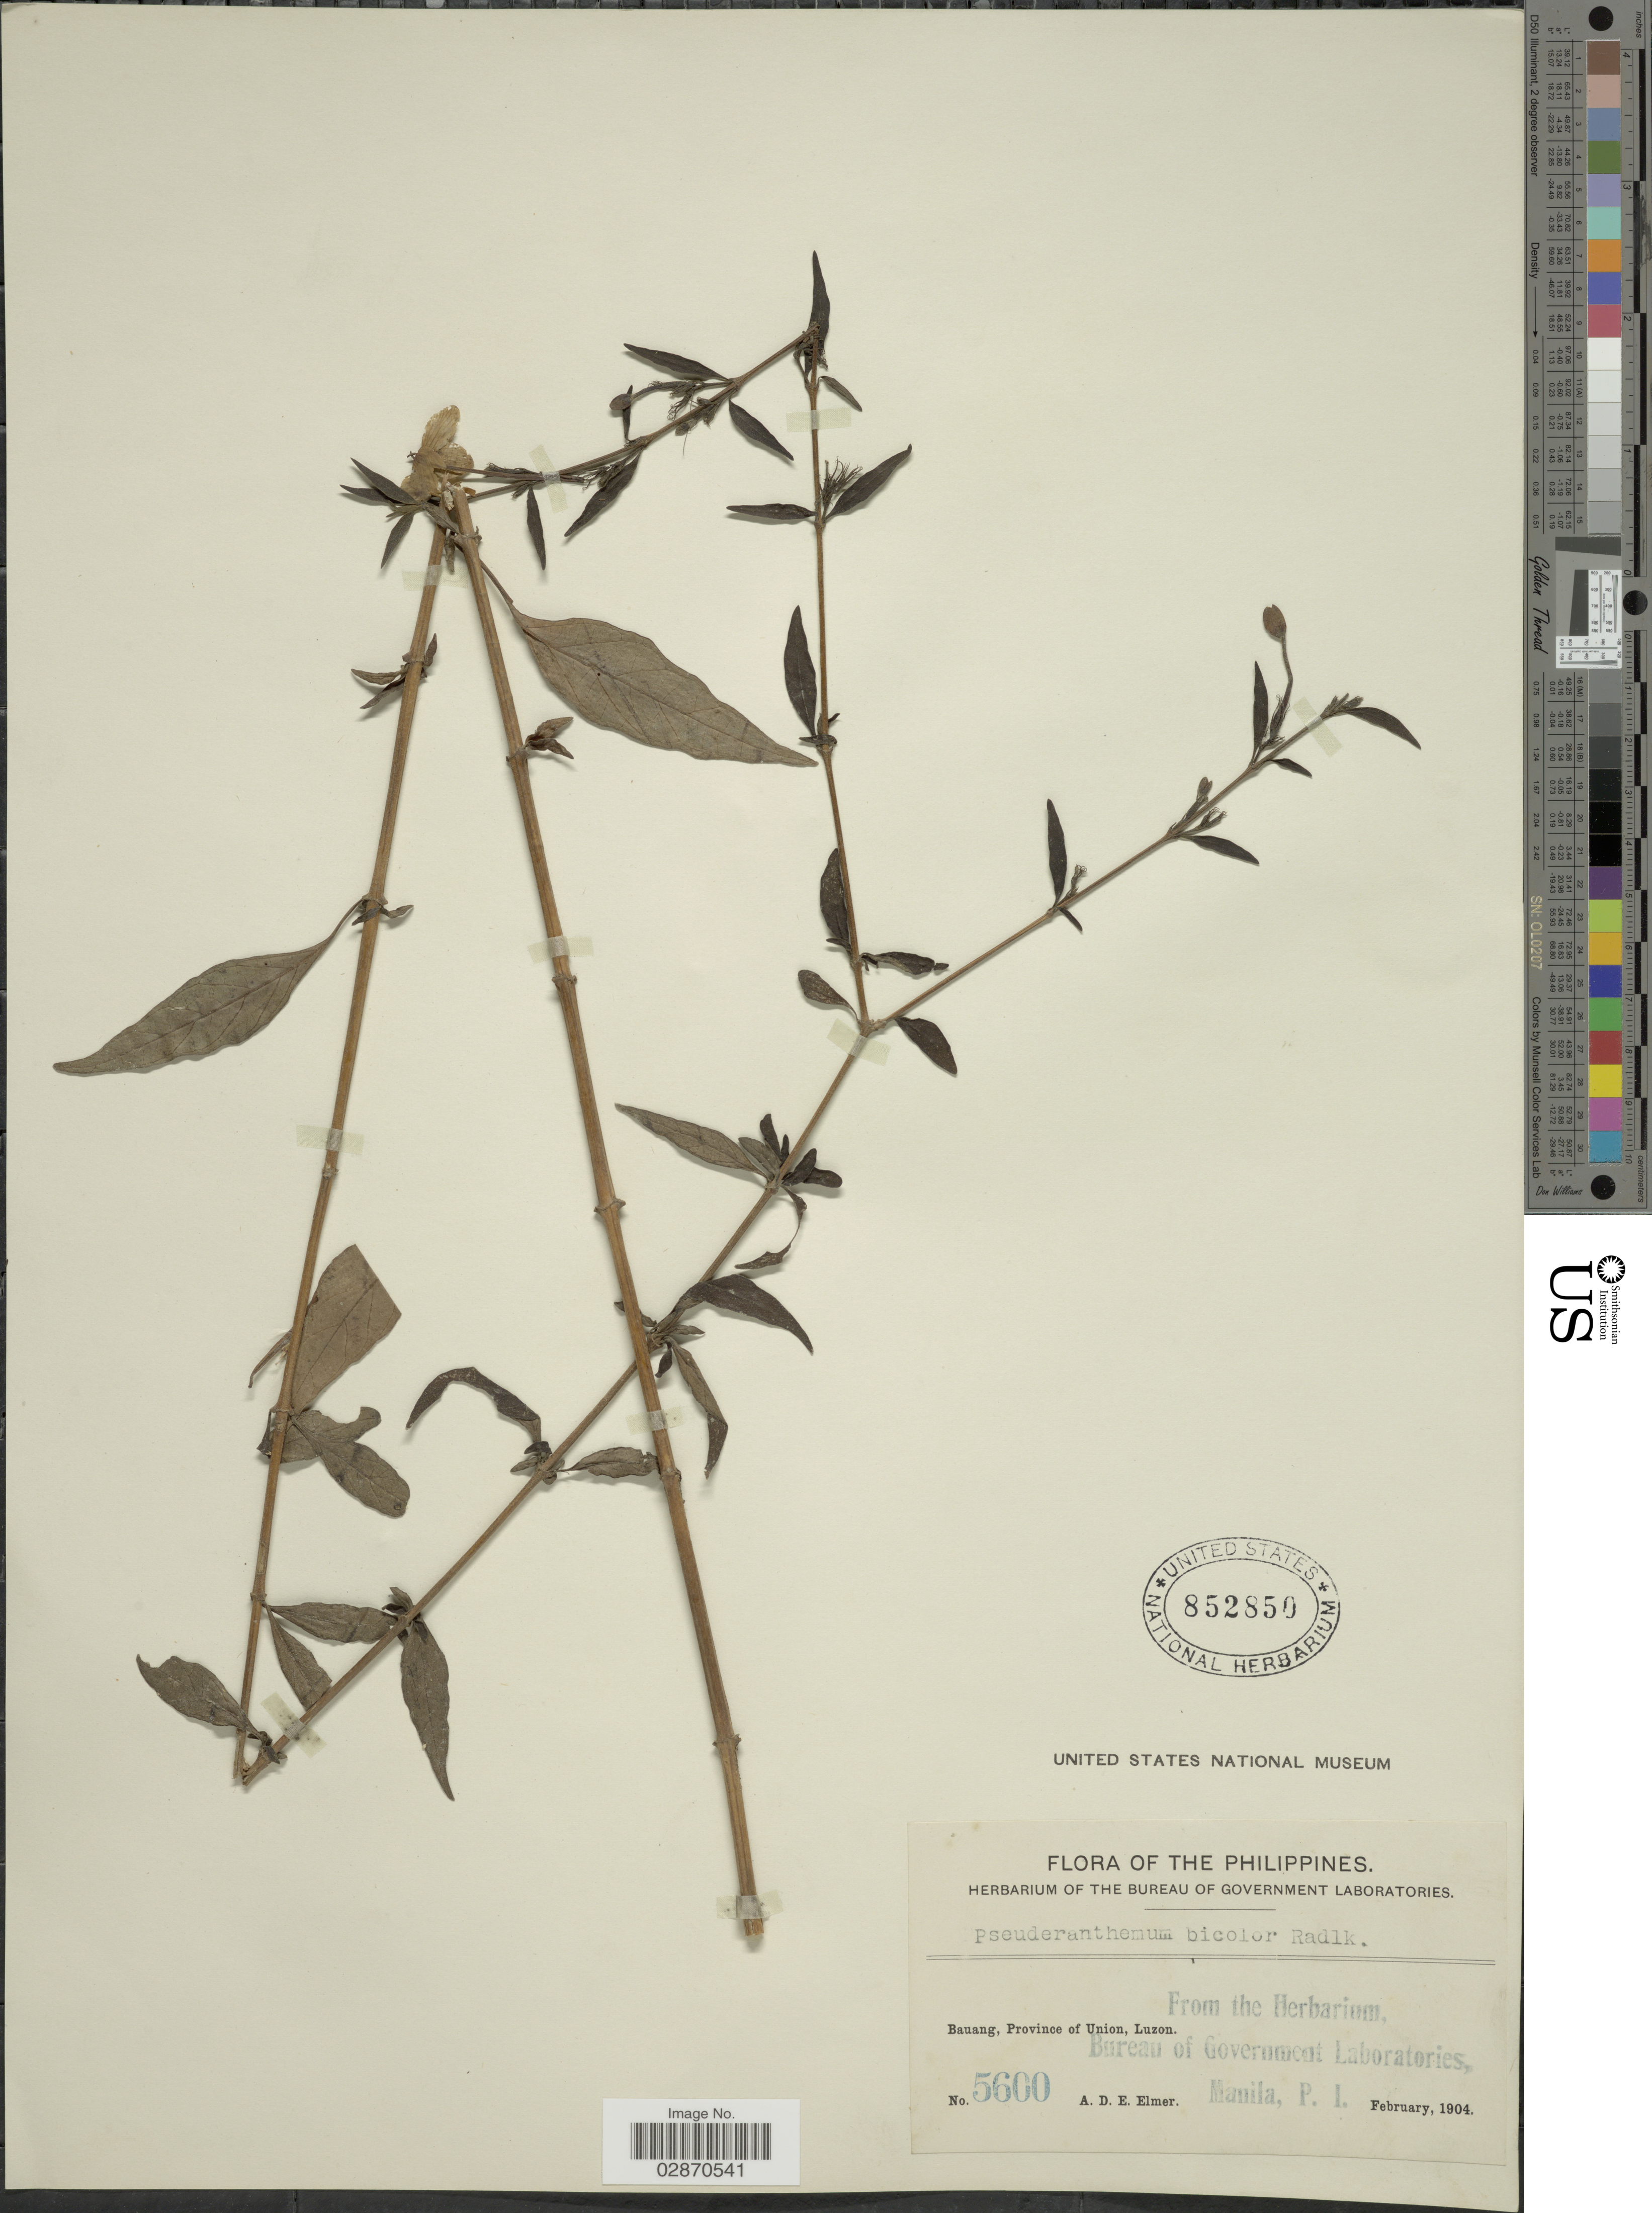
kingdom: Plantae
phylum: Tracheophyta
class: Magnoliopsida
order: Lamiales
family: Acanthaceae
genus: Pseuderanthemum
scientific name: Pseuderanthemum pulchellum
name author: (Andrews) Merr.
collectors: A. D. E. Elmer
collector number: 5600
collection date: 1904-02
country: Philippines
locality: Bauang, Province of Union, Luzon.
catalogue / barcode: US 852850